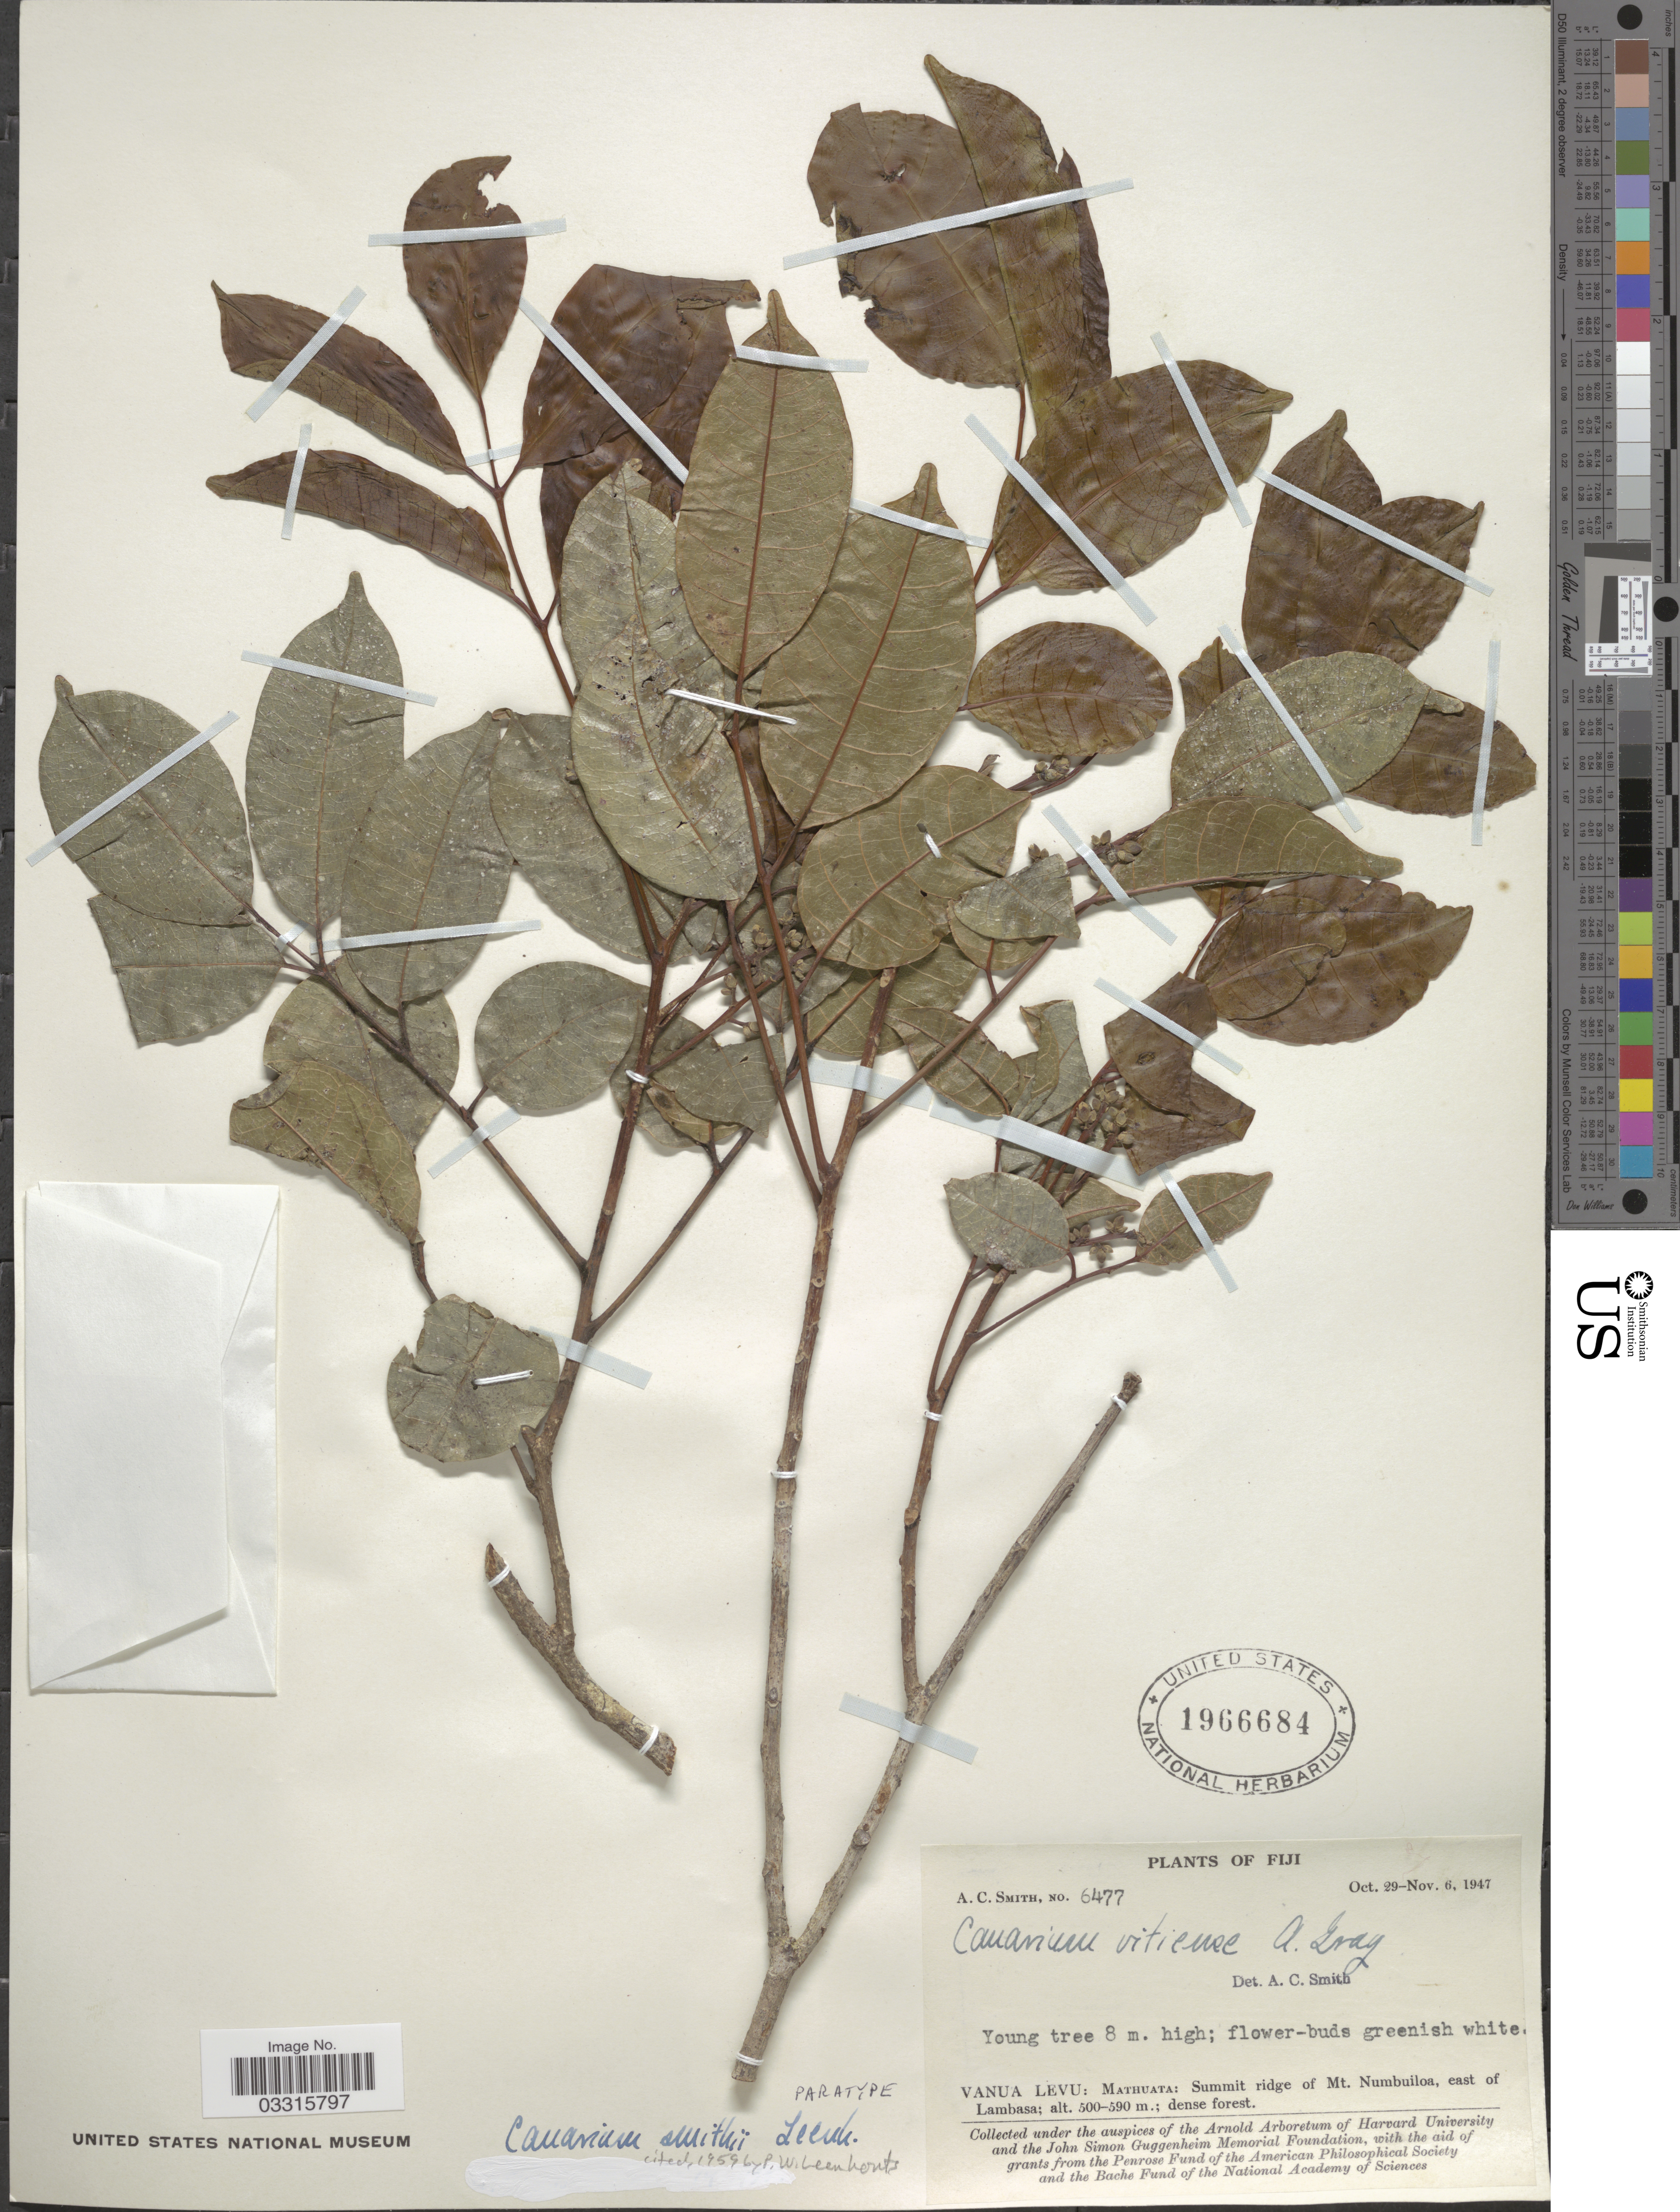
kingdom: Plantae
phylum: Tracheophyta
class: Magnoliopsida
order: Sapindales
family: Burseraceae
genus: Canarium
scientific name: Canarium smithii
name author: Leenh.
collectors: A. C. Smith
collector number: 6477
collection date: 1947-10-29/1947-11-06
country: Fiji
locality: Vanua Levu: Mathuata: Summit ridge of Mt. Numbuiloa, east of Lambasa.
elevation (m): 500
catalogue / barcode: US 1966684